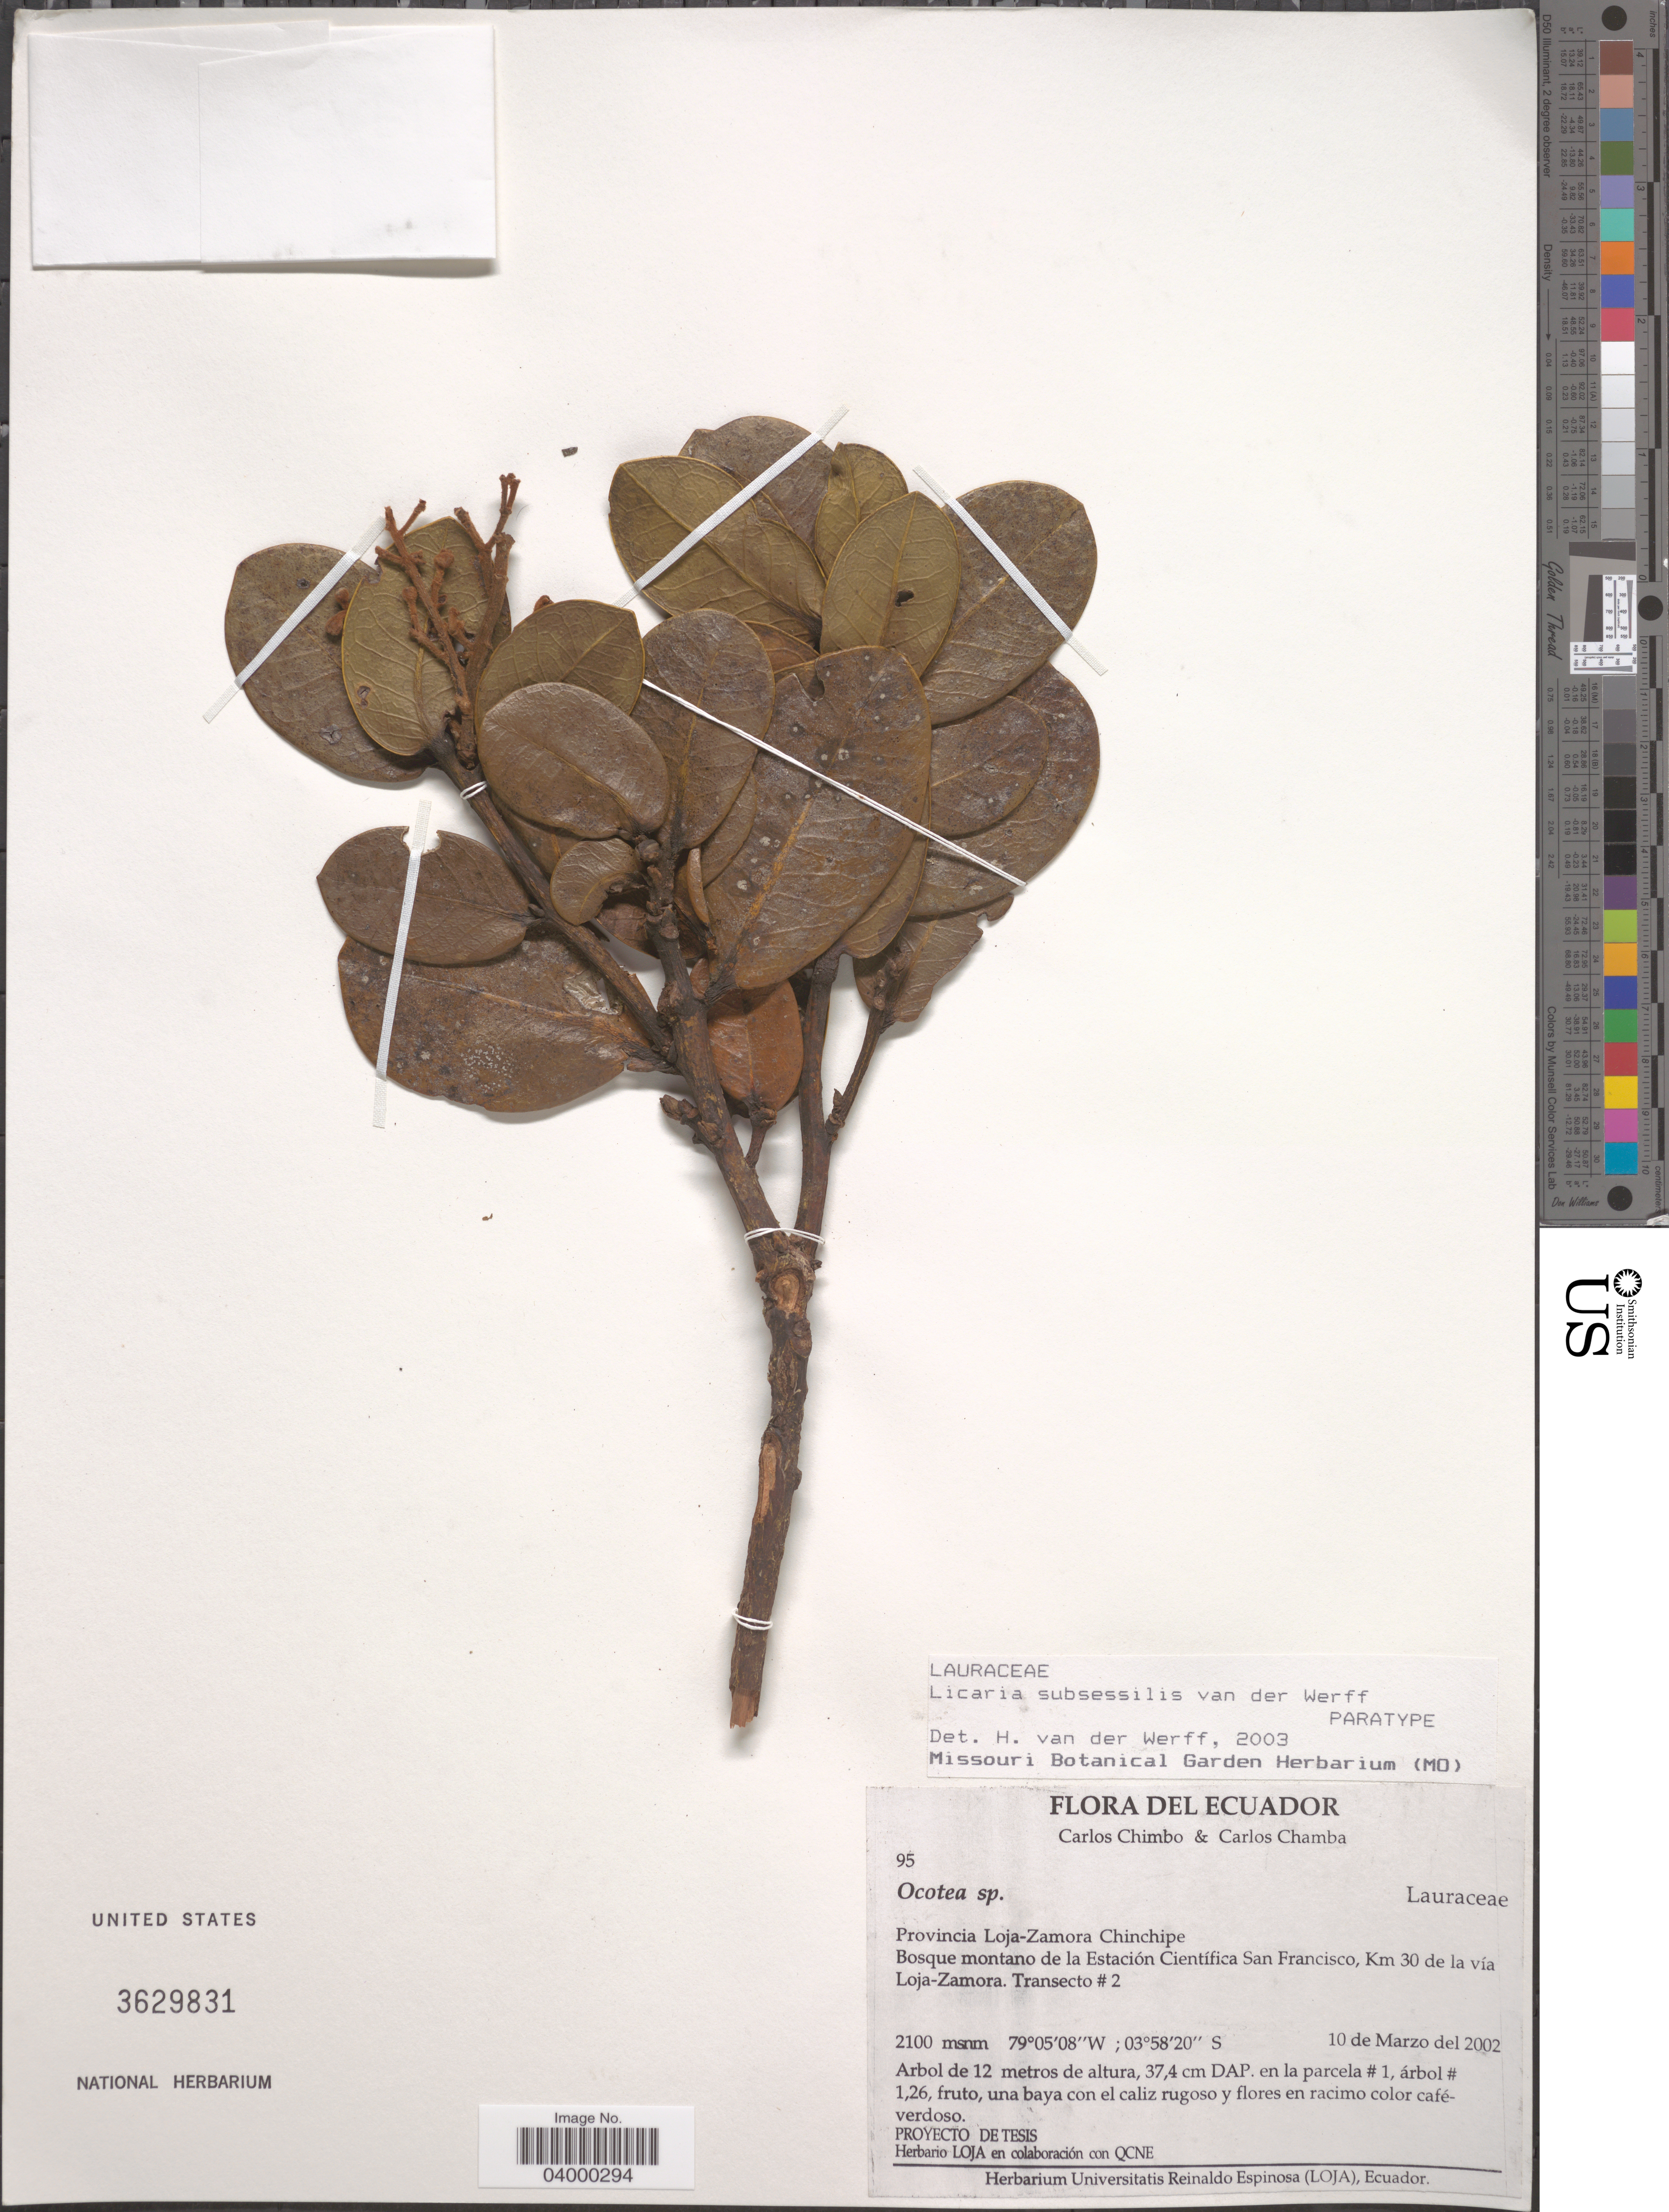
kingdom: Plantae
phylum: Tracheophyta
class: Magnoliopsida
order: Laurales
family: Lauraceae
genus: Licaria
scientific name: Licaria subsessilis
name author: van der Werff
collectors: C. Chimbo & C. Chamba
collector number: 95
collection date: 2002-03-10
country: Ecuador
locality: Provincia Loja-Zamora Chinchipe. Bosque montano de la Estación Científica San Francisco, Km 30 de la vía Loja-Zamora.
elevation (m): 2100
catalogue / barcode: US 3629831